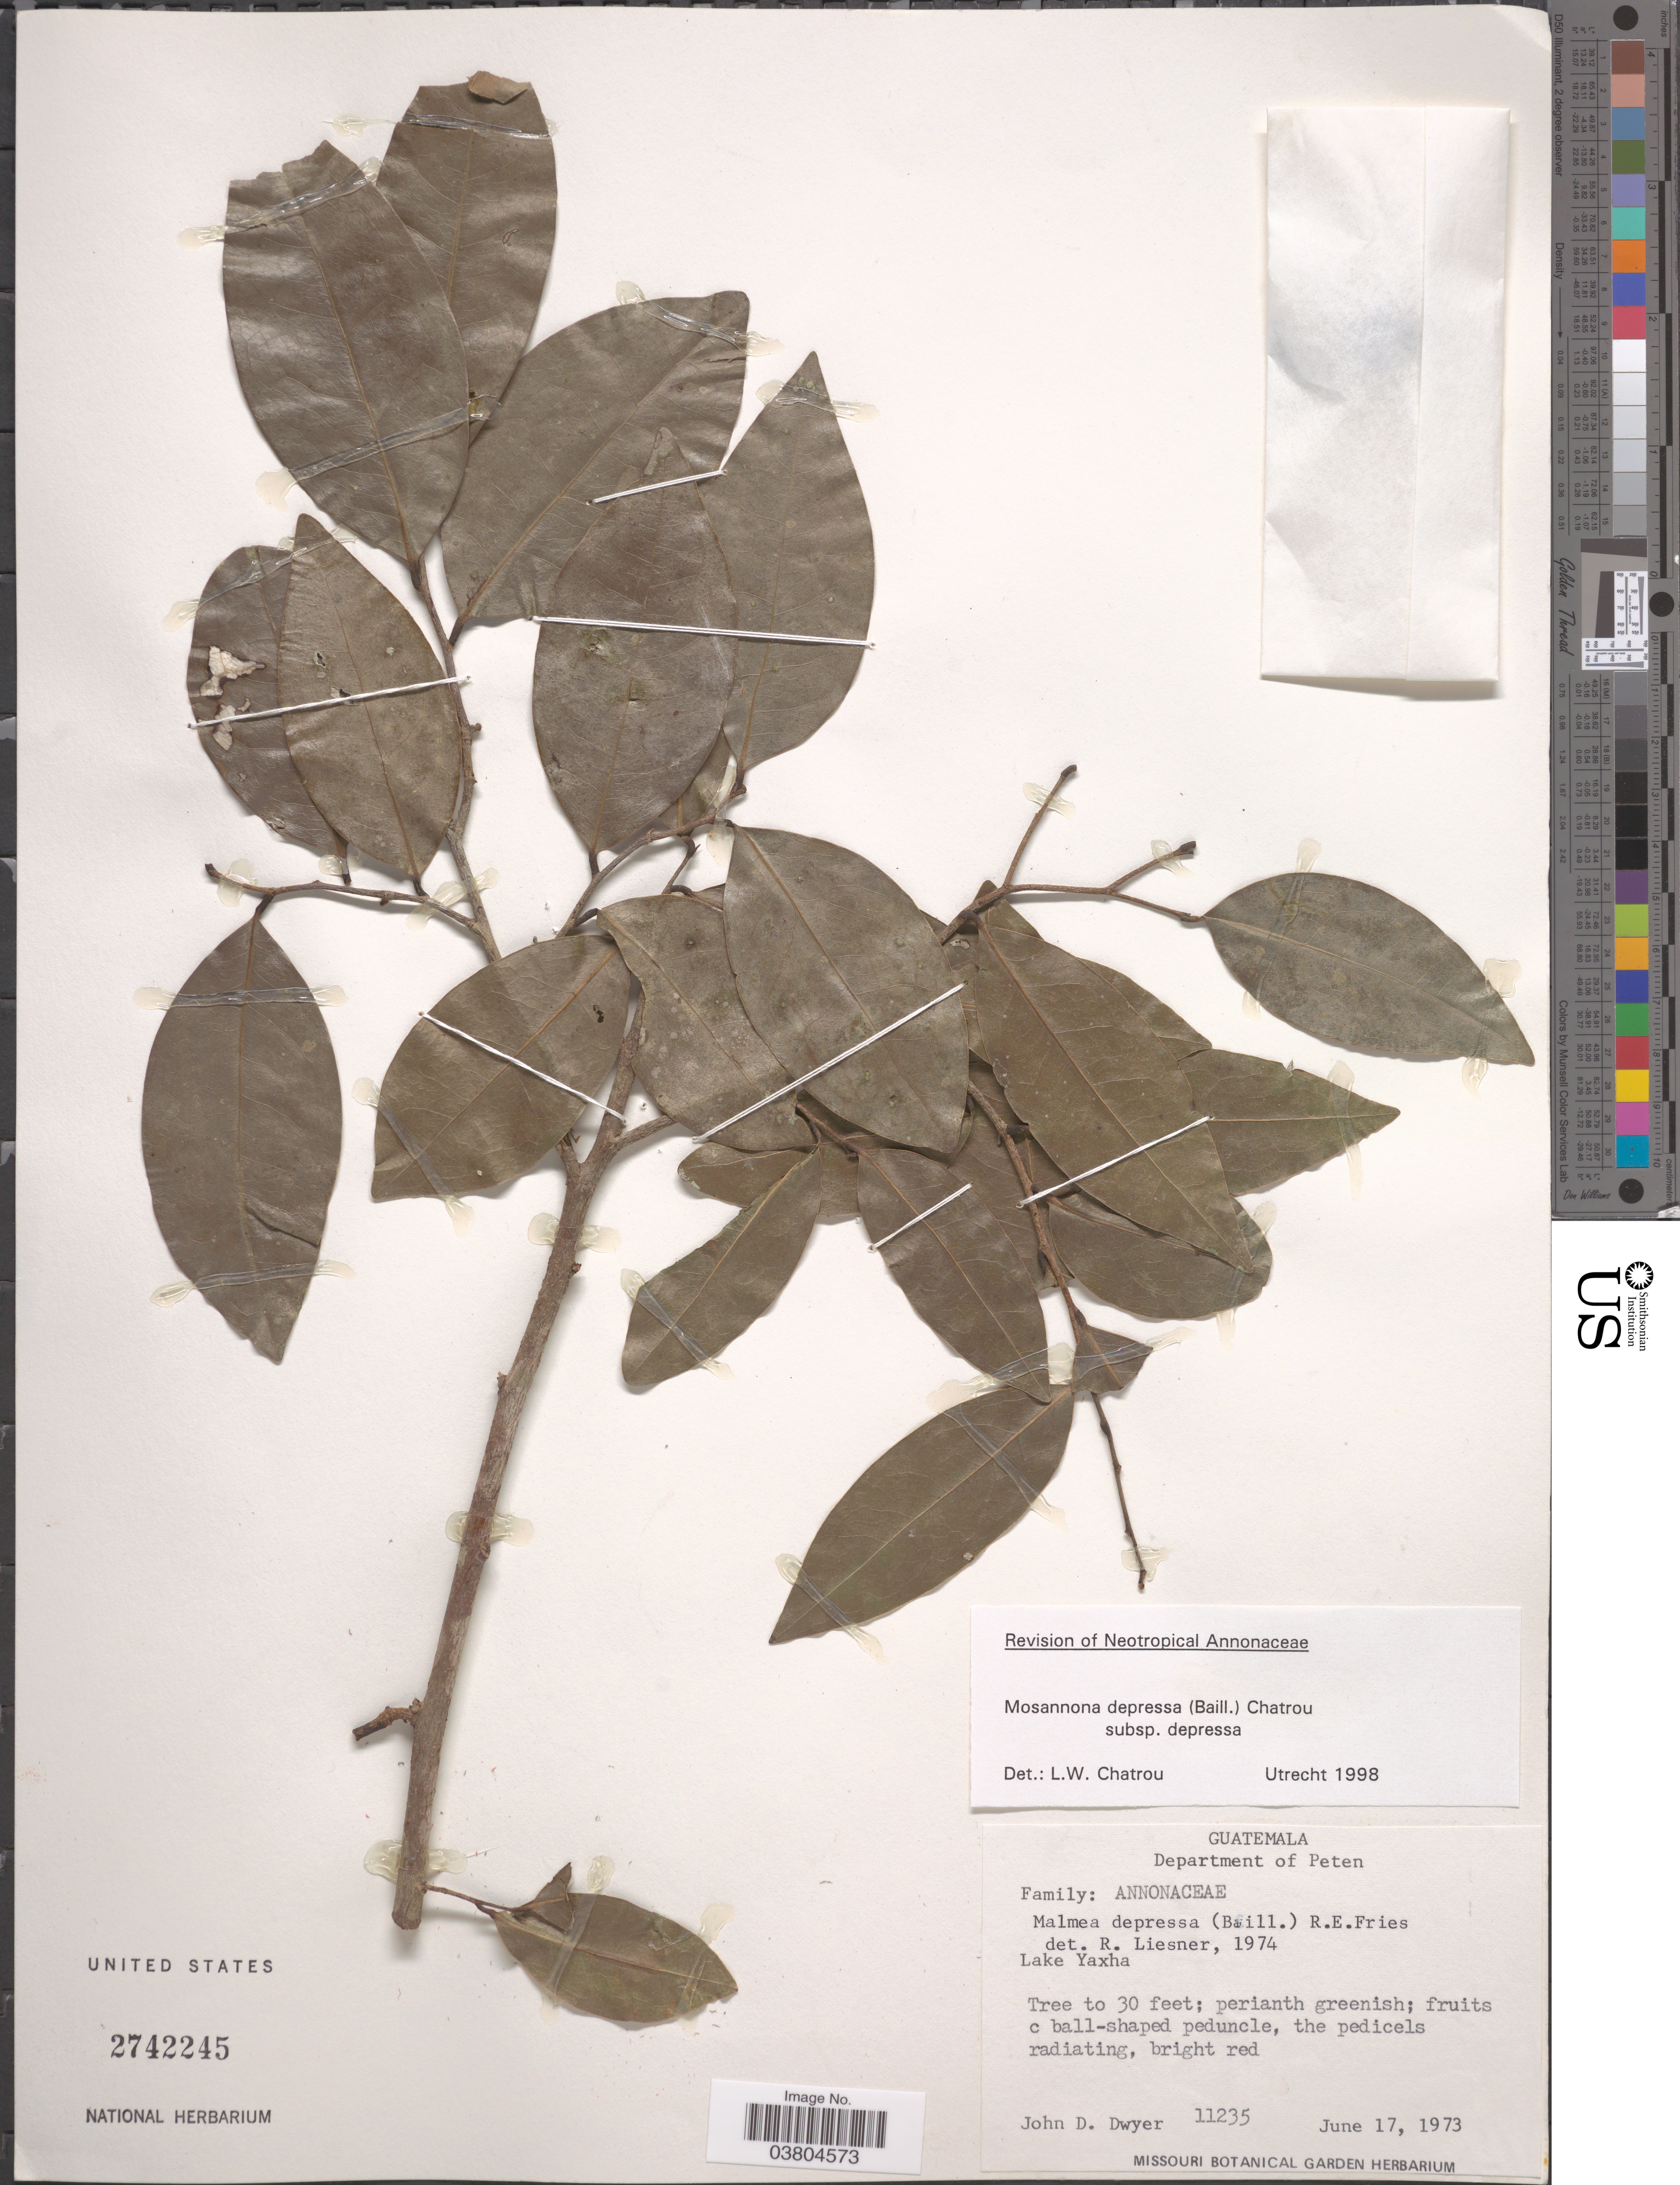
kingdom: Plantae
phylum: Tracheophyta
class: Magnoliopsida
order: Magnoliales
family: Annonaceae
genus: Mosannona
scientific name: Mosannona depressa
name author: (Baill.) Chatrou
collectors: J. D. Dwyer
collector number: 11235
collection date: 1973-06-17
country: Guatemala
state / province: El Peten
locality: Department of Peten. Lake Yaxha.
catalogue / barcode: US 2742245